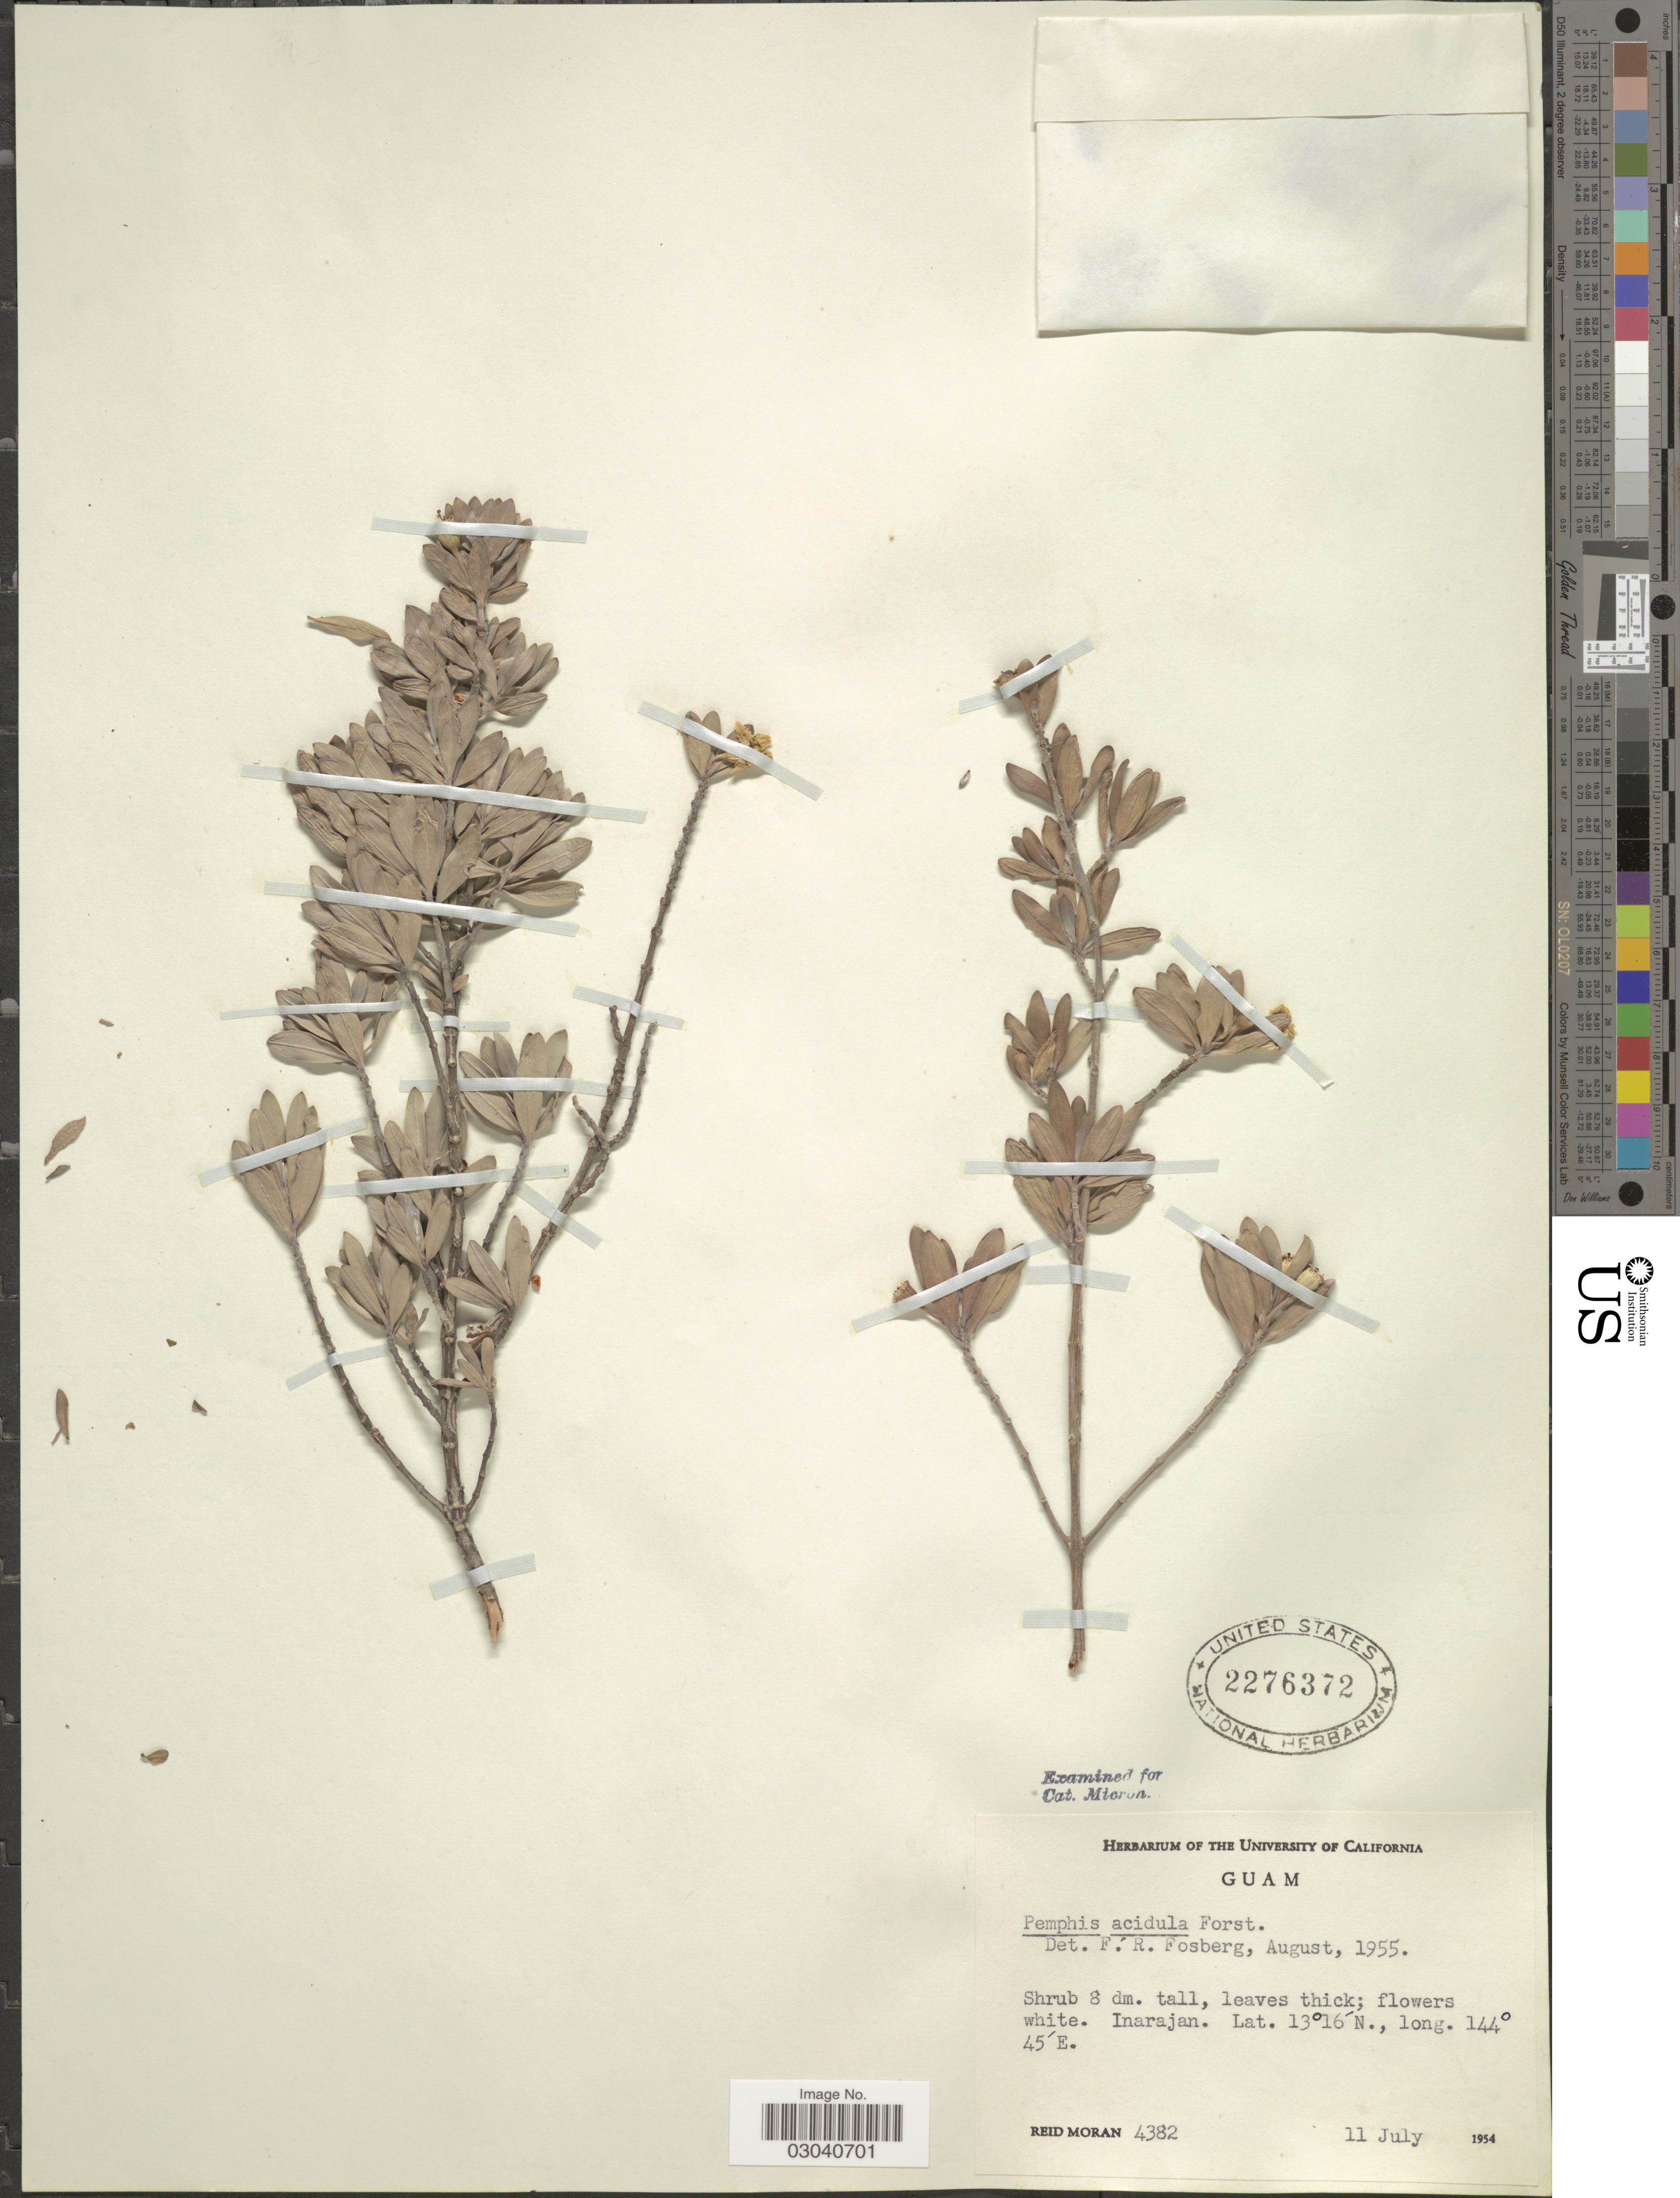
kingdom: Plantae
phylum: Tracheophyta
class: Magnoliopsida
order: Myrtales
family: Lythraceae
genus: Pemphis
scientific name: Pemphis acidula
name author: J.R. Forst. & G. Forst.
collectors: R. Moran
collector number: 4382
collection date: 1954-07-11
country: Guam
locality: Inarajan.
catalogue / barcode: US 2276372